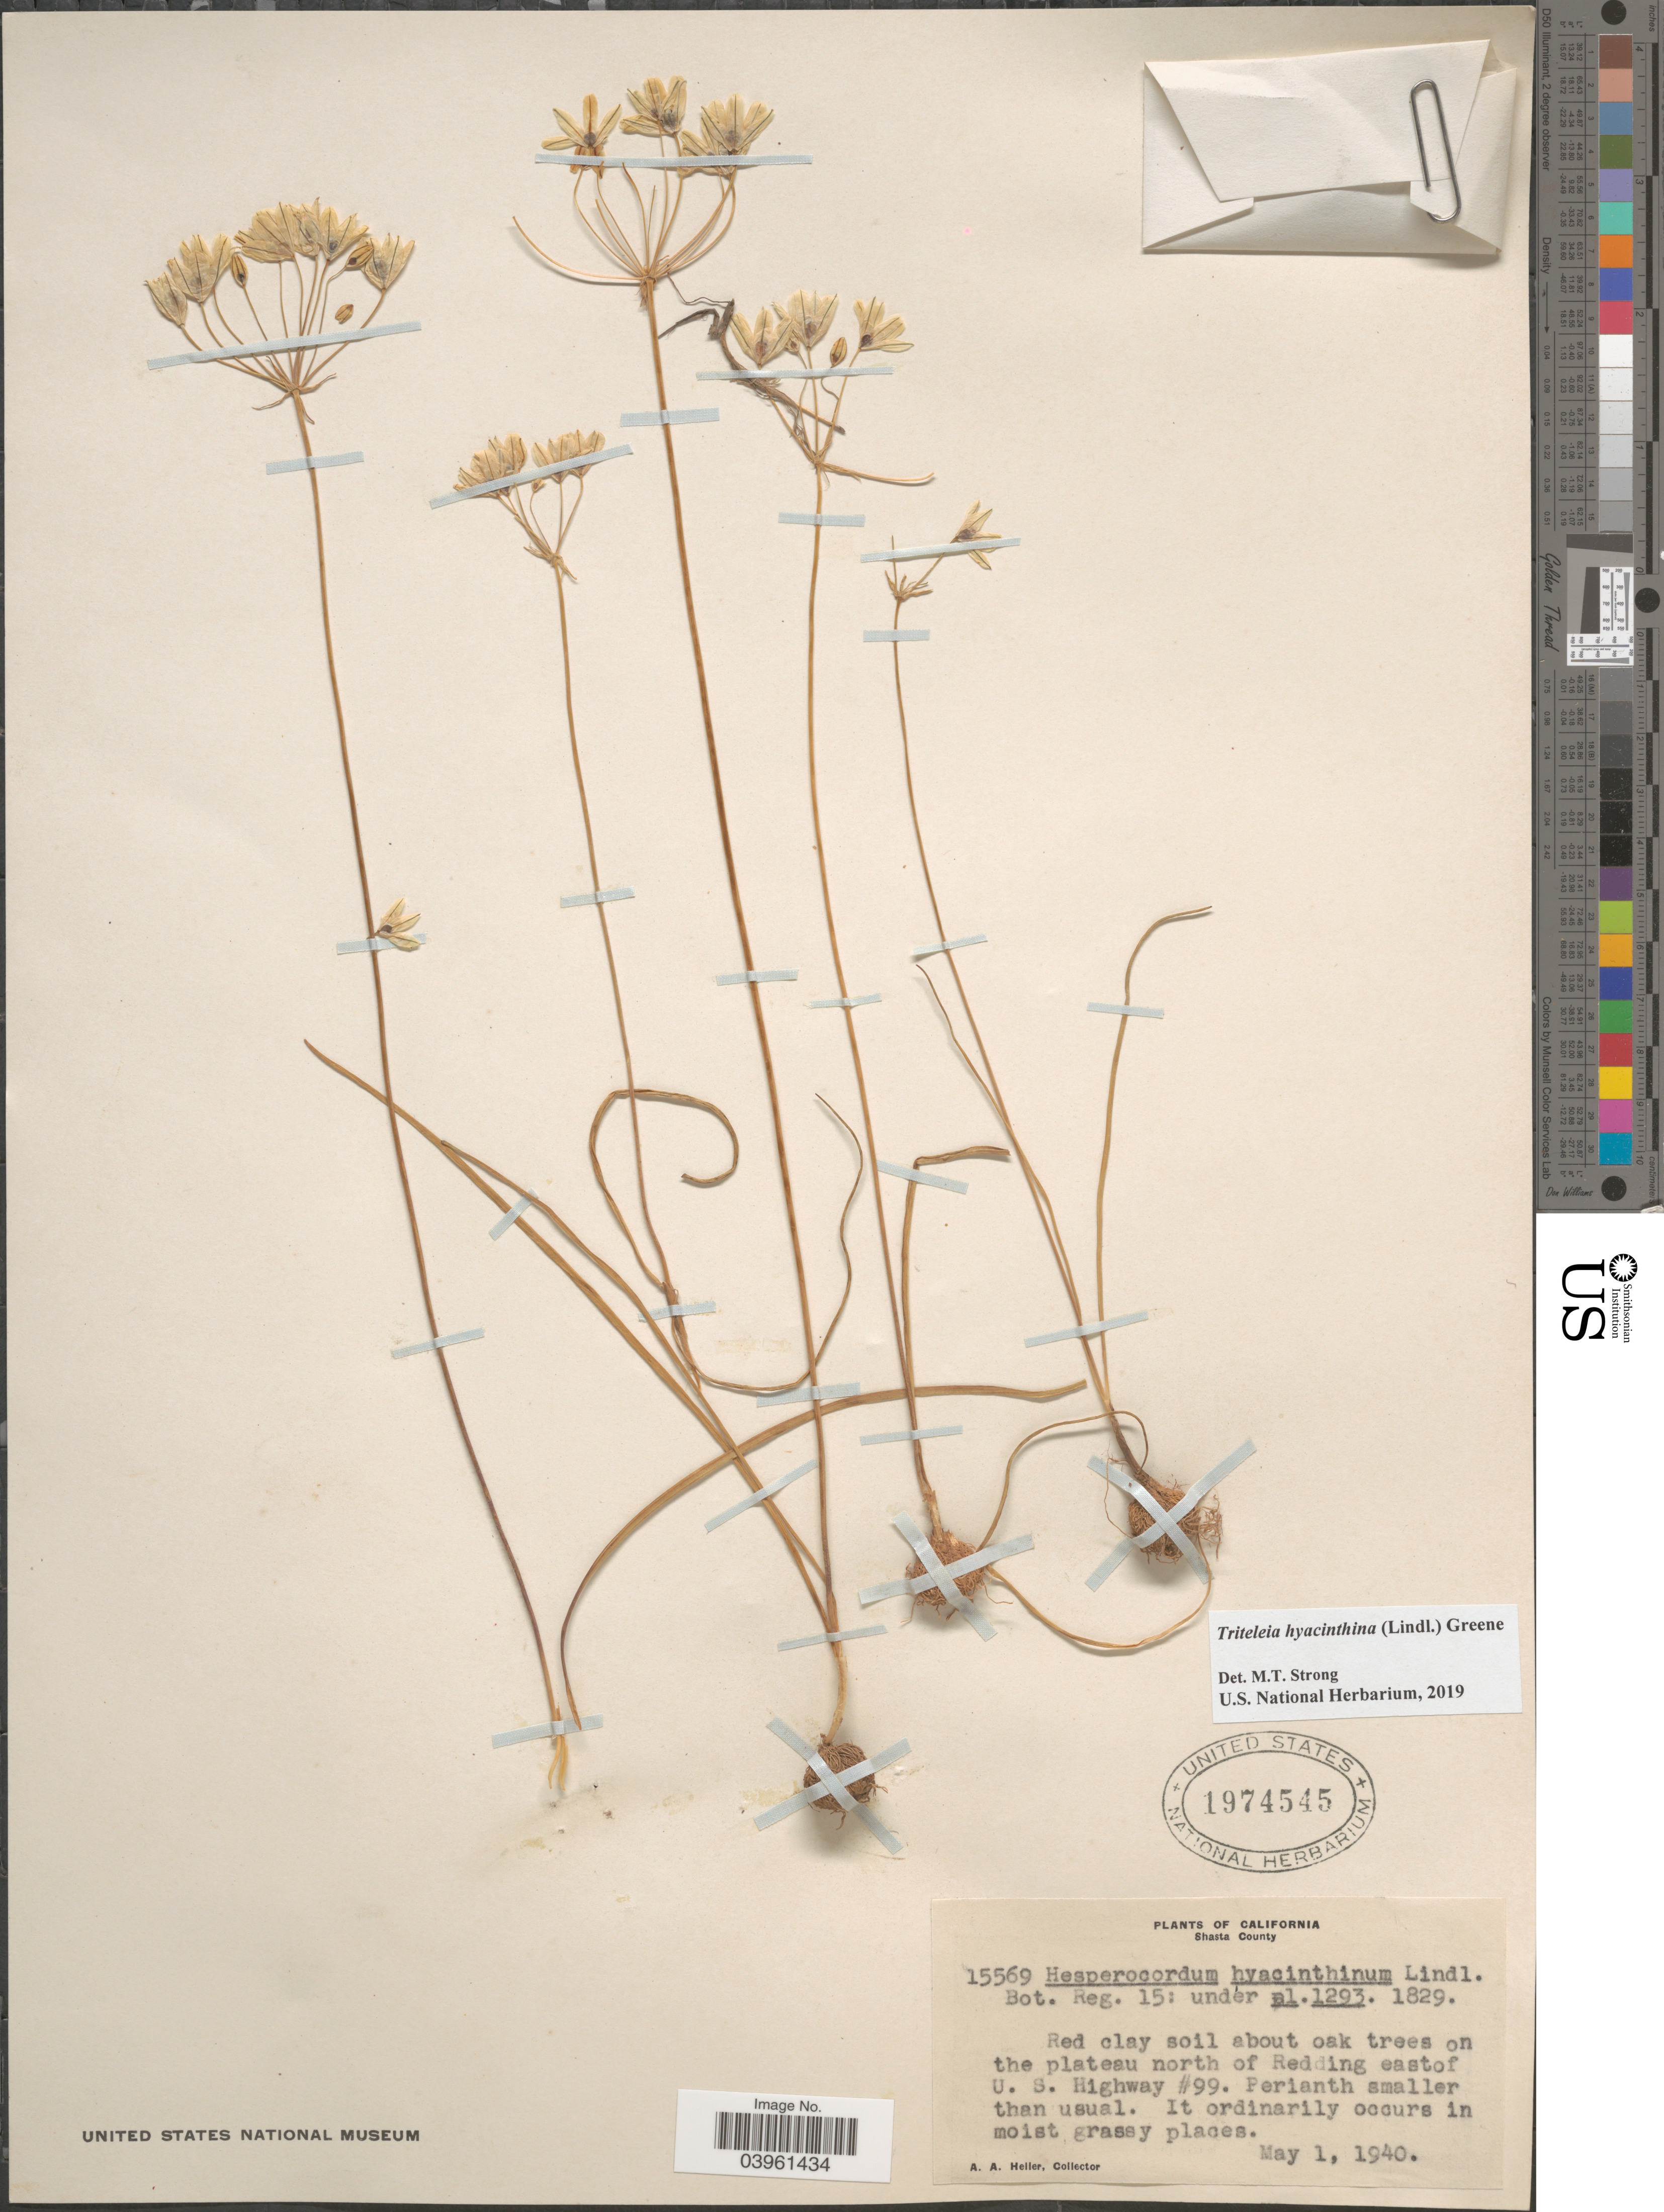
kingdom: Plantae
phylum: Tracheophyta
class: Liliopsida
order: Asparagales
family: Asparagaceae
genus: Triteleia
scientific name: Triteleia hyacinthina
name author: (Lindl.) Greene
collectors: A. A. Heller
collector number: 15569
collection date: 1940-05-01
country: United States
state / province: California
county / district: Shasta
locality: Shasta County. Red clay soil about oak trees on the plateau north of Redding east of U.S. Highway #99.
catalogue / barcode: US 1974545